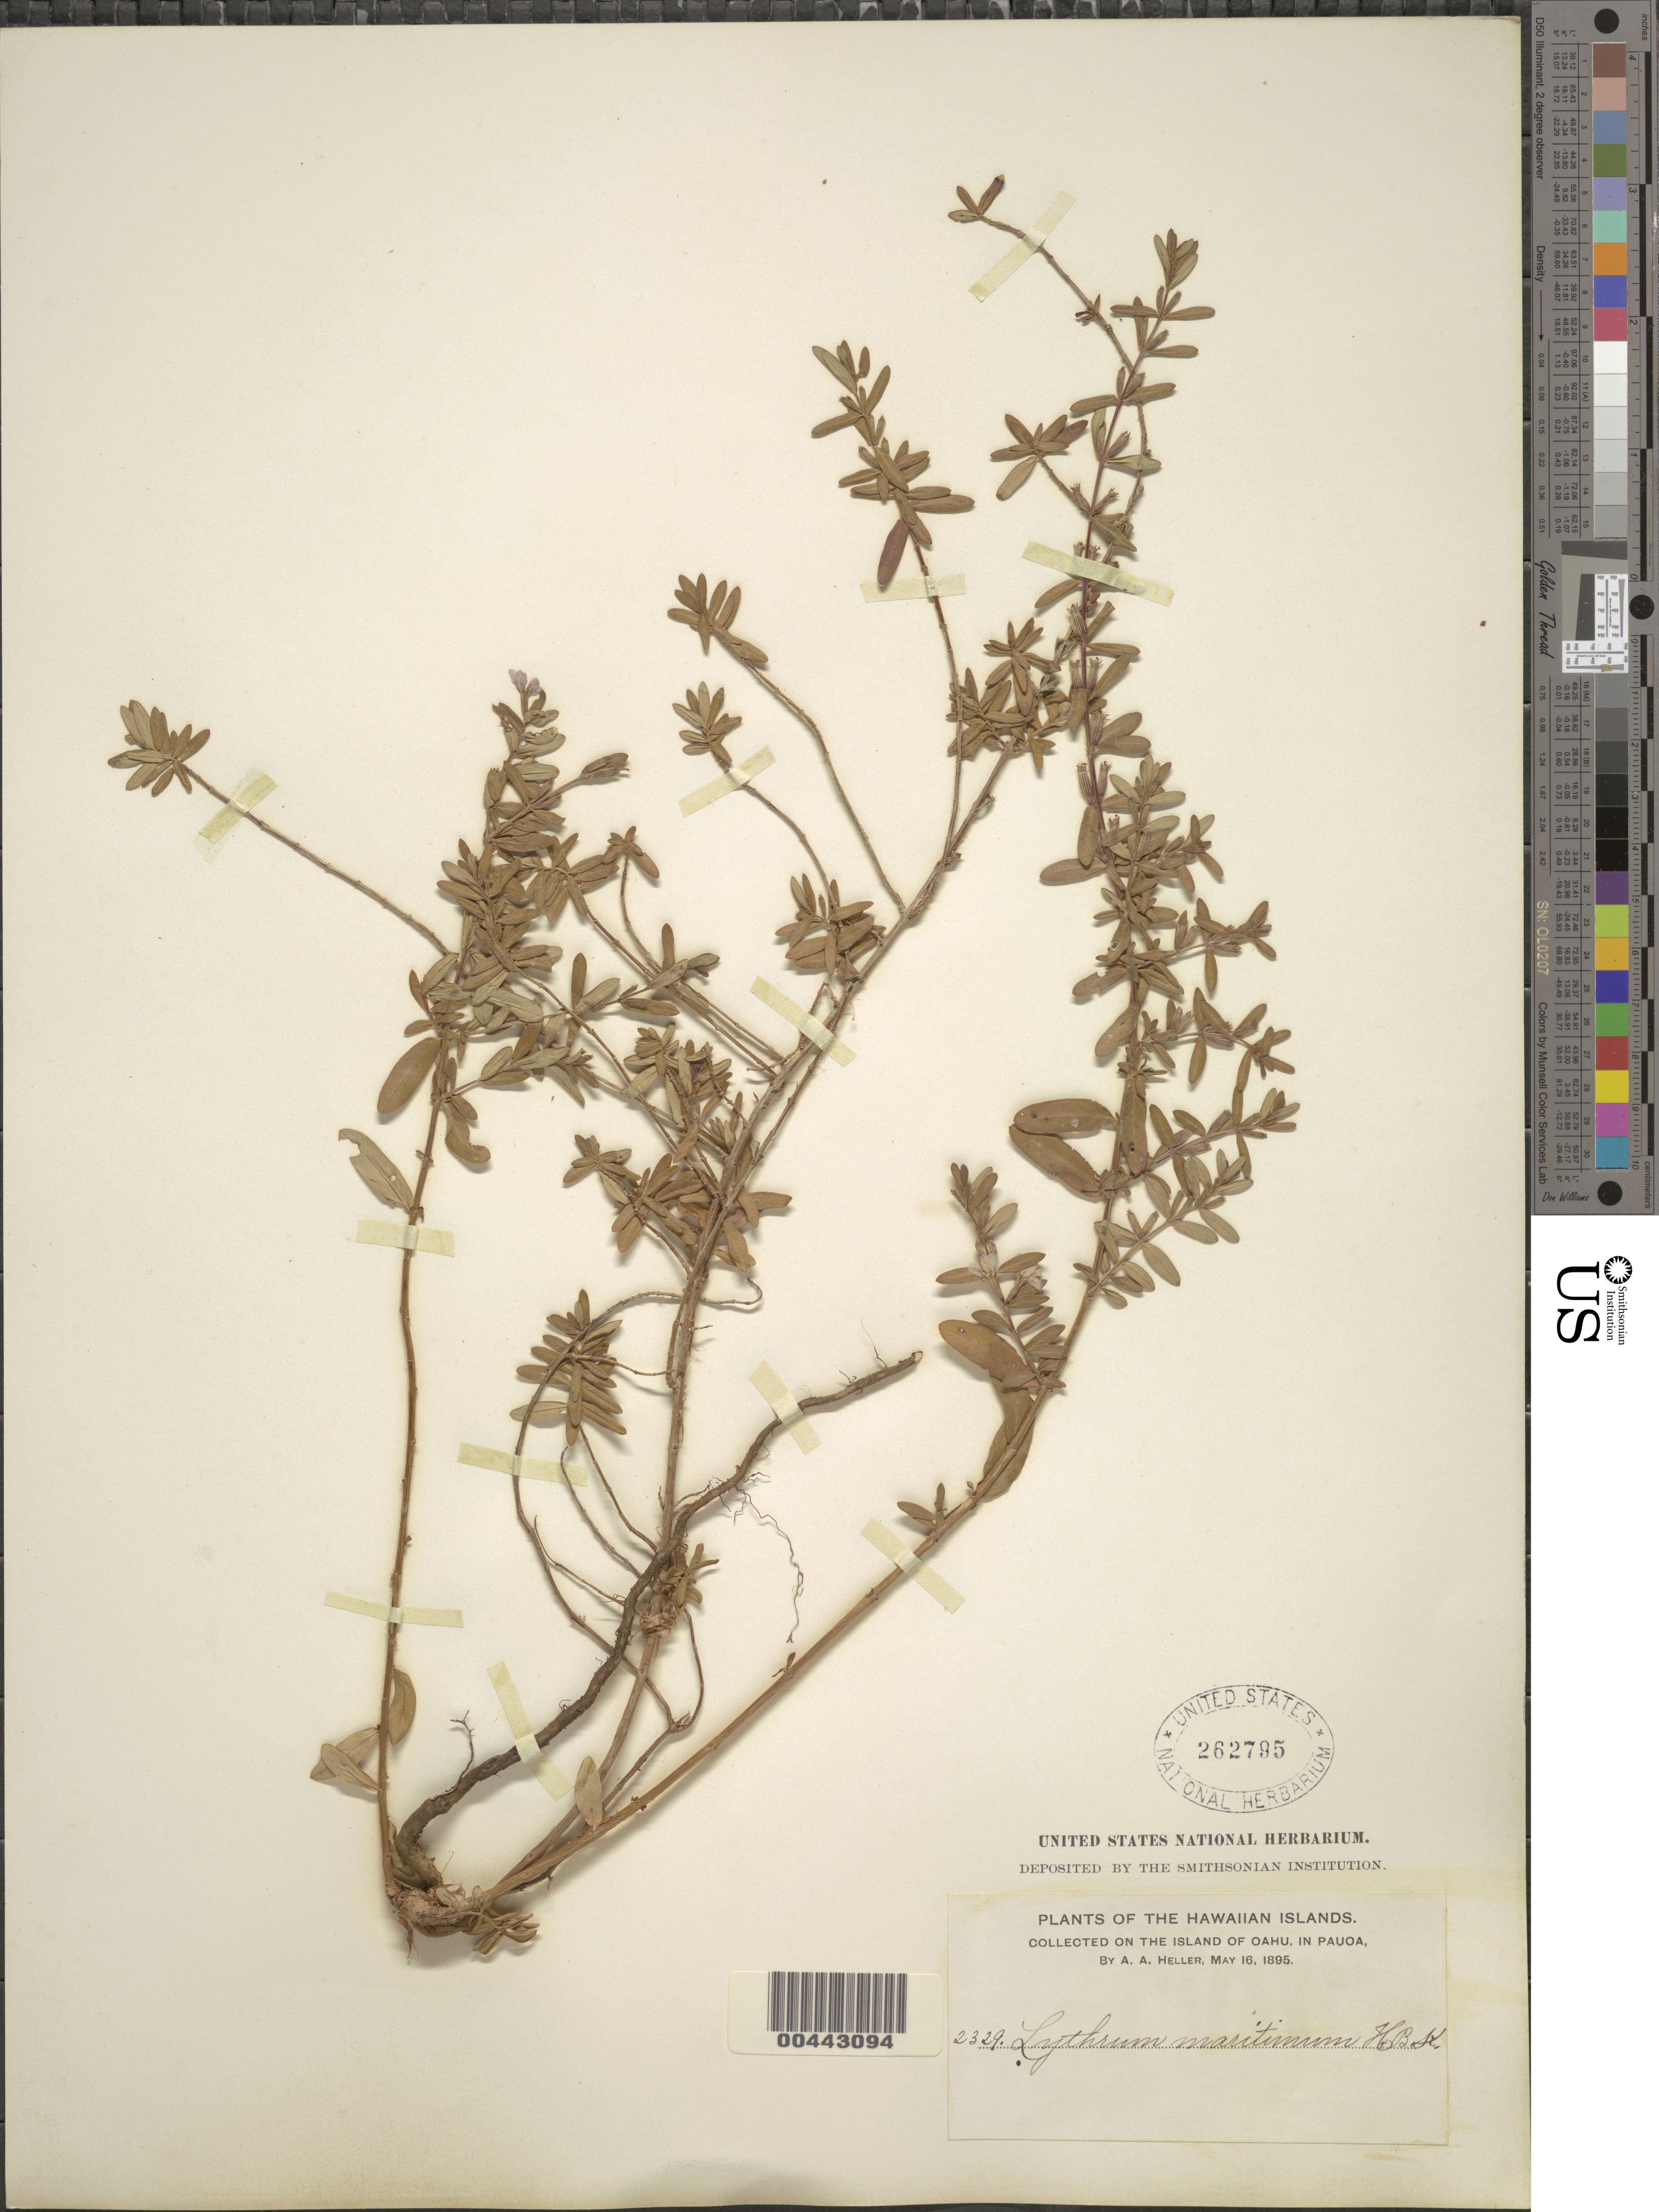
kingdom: Plantae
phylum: Tracheophyta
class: Magnoliopsida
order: Myrtales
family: Lythraceae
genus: Lythrum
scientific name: Lythrum maritimum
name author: Kunth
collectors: A. A. Heller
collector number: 2329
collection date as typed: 16 May 1895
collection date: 1895-05-16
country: United States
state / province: Hawaii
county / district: Honolulu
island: Oahu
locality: In Pauoa.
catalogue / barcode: US 262795